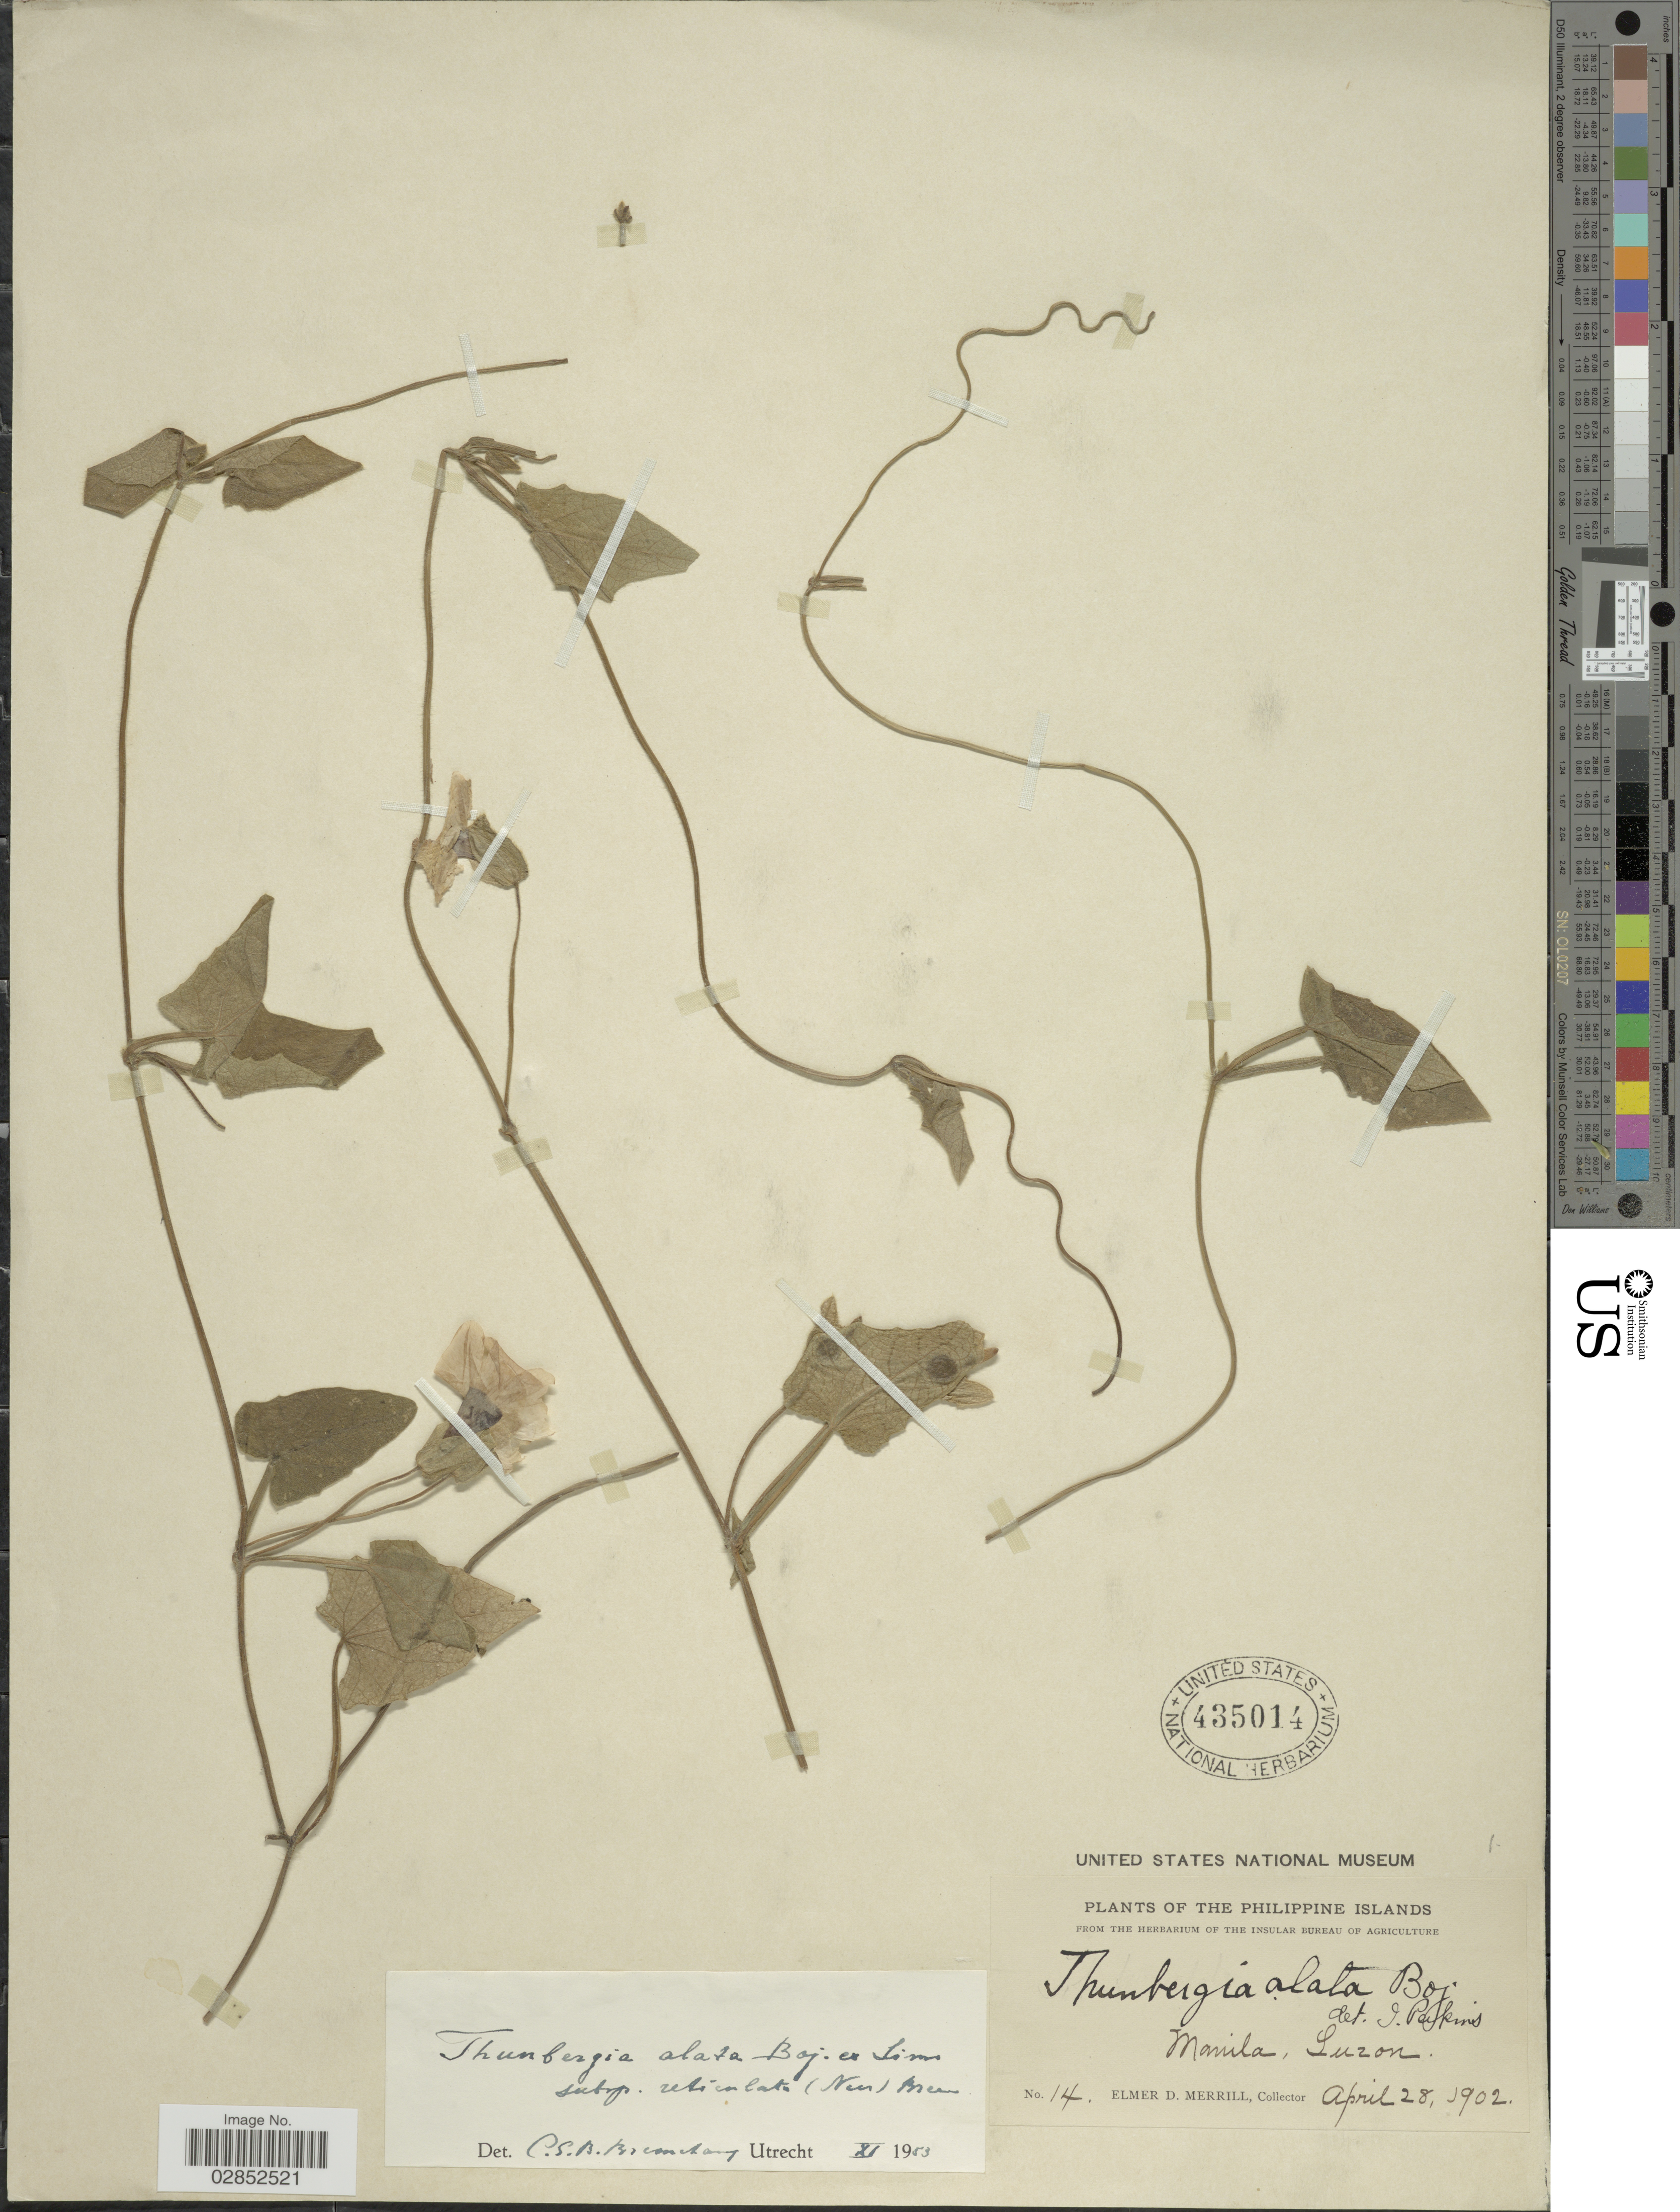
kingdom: Plantae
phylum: Tracheophyta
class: Magnoliopsida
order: Lamiales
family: Acanthaceae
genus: Thunbergia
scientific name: Thunbergia alata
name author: Bojer ex Sims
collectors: E. D. Merrill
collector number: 14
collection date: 1902-04-28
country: Philippines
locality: Manila, Luzon.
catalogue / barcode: US 435014